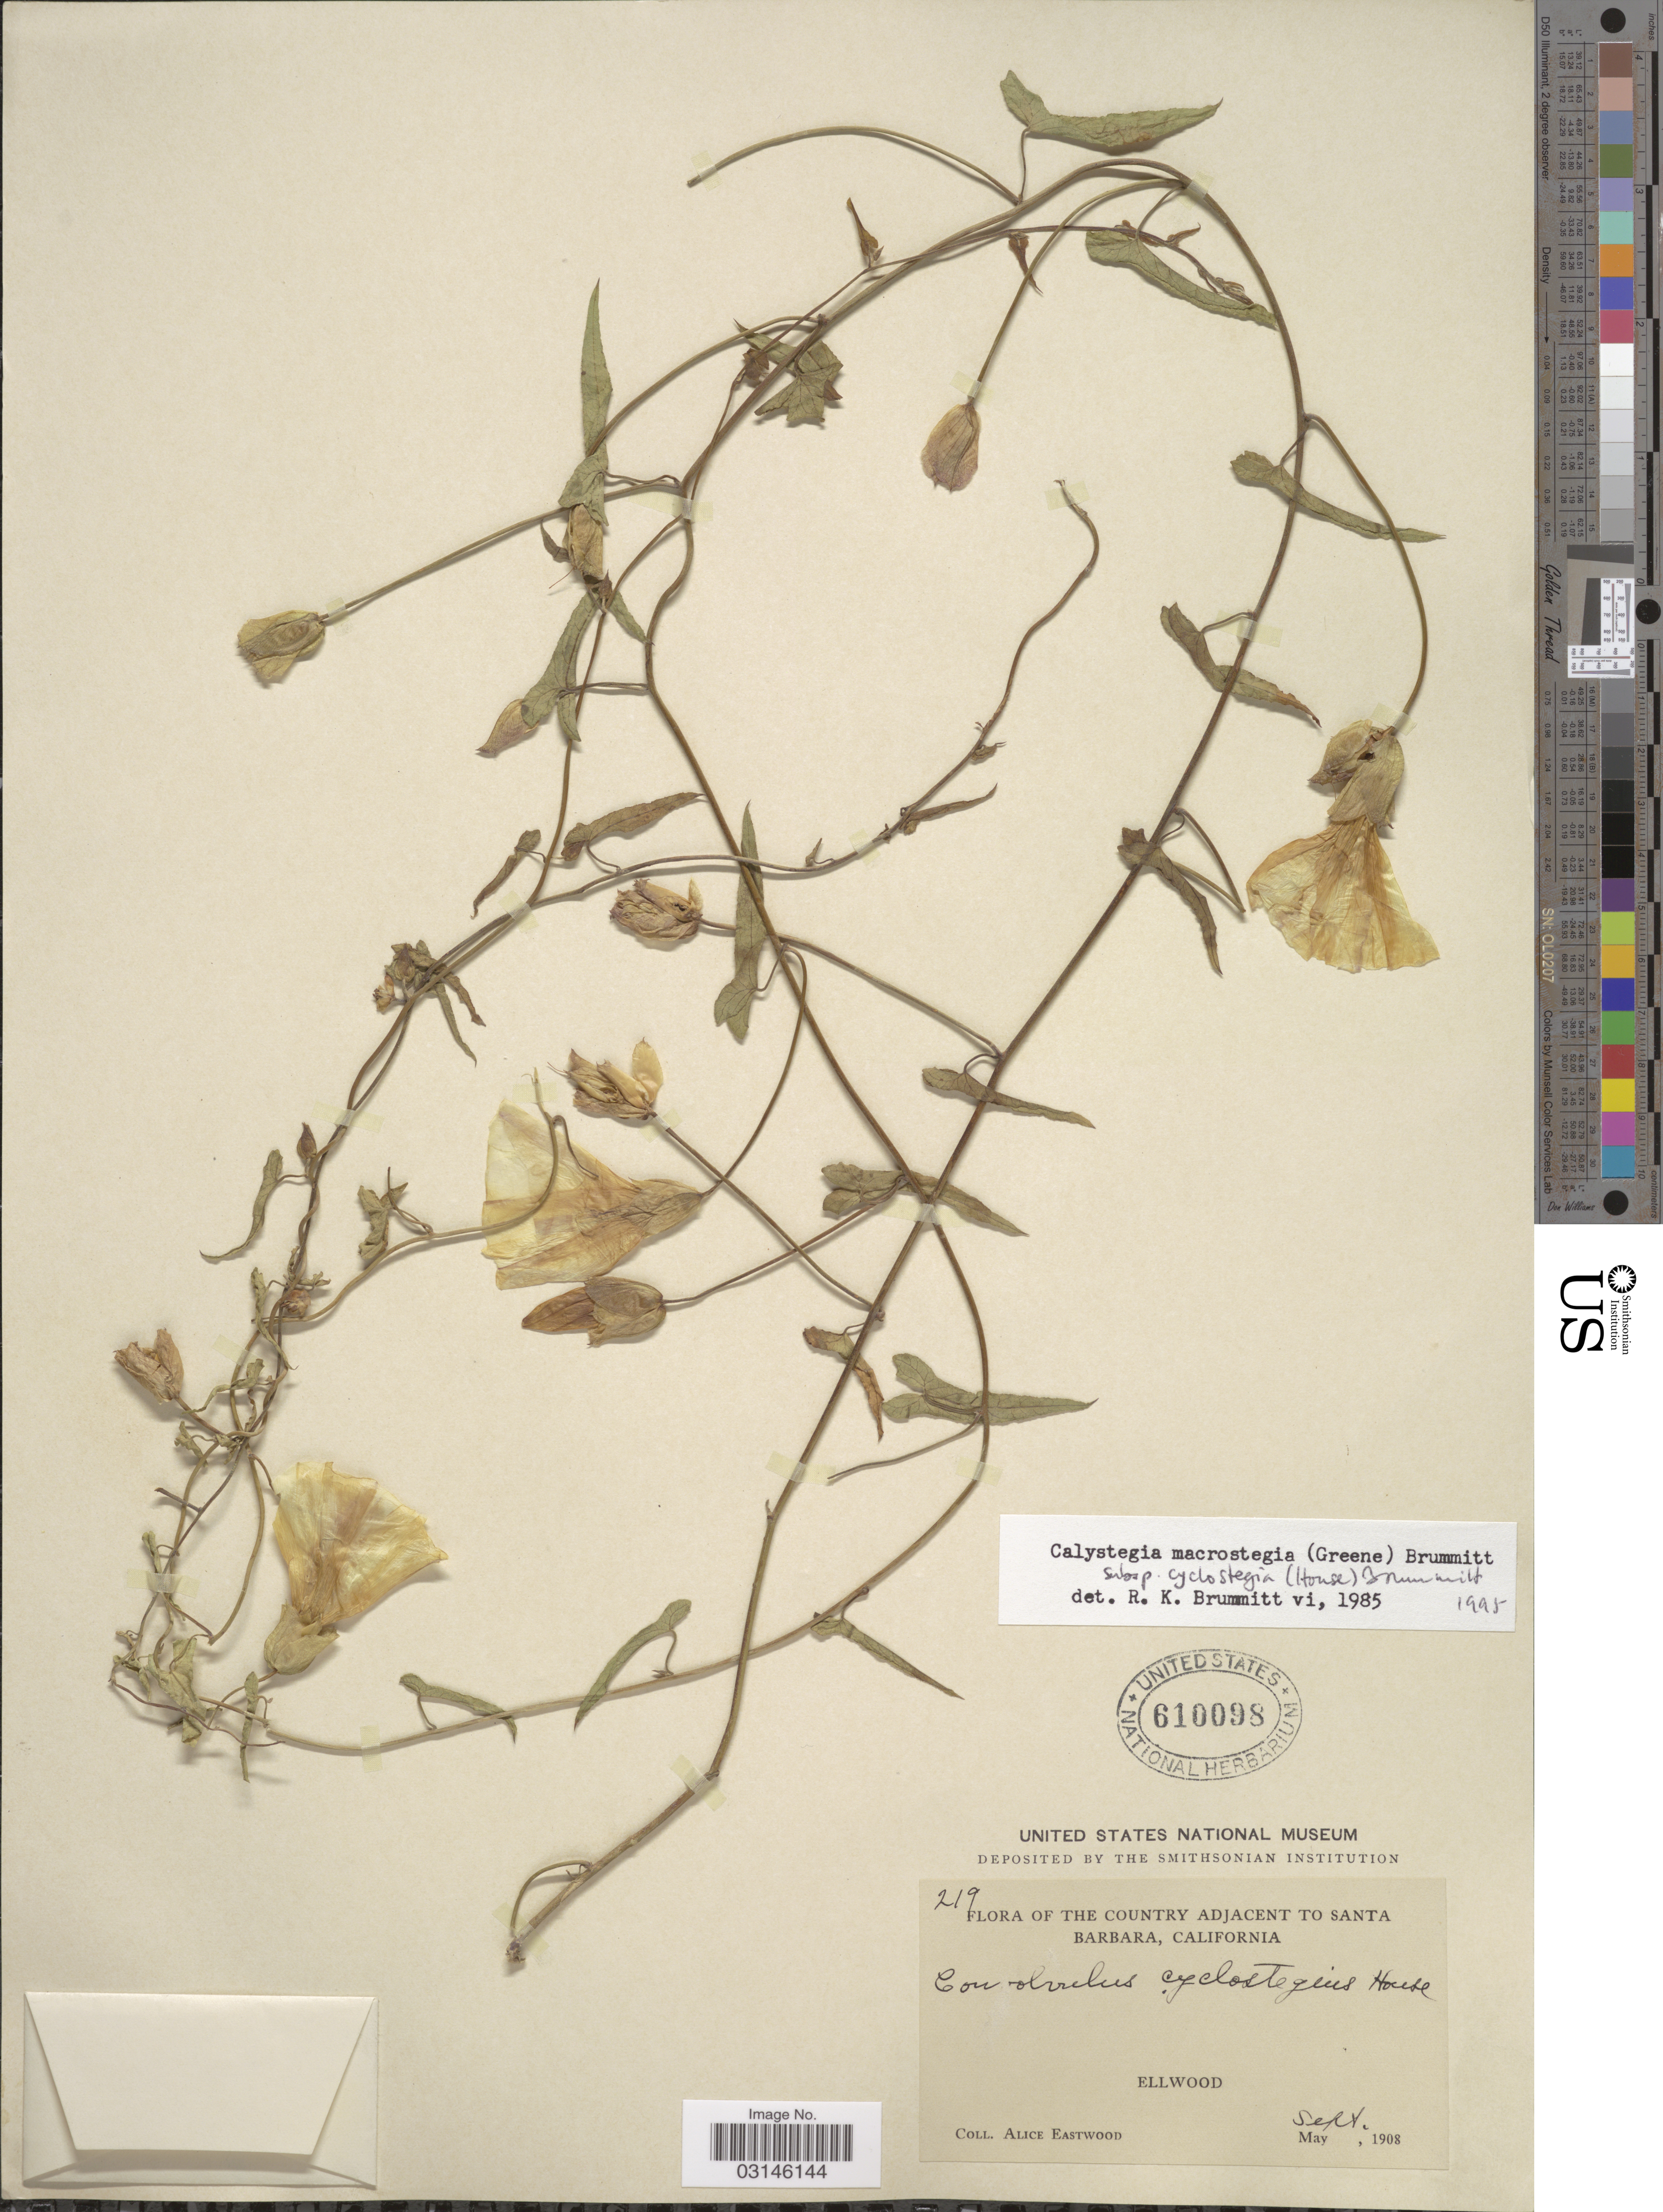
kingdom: Plantae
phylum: Tracheophyta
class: Magnoliopsida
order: Solanales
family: Convolvulaceae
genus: Calystegia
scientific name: Calystegia macrostegia subsp. cyclostegia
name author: Brummitt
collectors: A. Eastwood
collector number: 219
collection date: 1908-05/1908-09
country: United States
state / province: California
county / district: Santa Barbara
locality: Country adjacent to Santa Barbara. Ellwood.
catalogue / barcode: US 610098